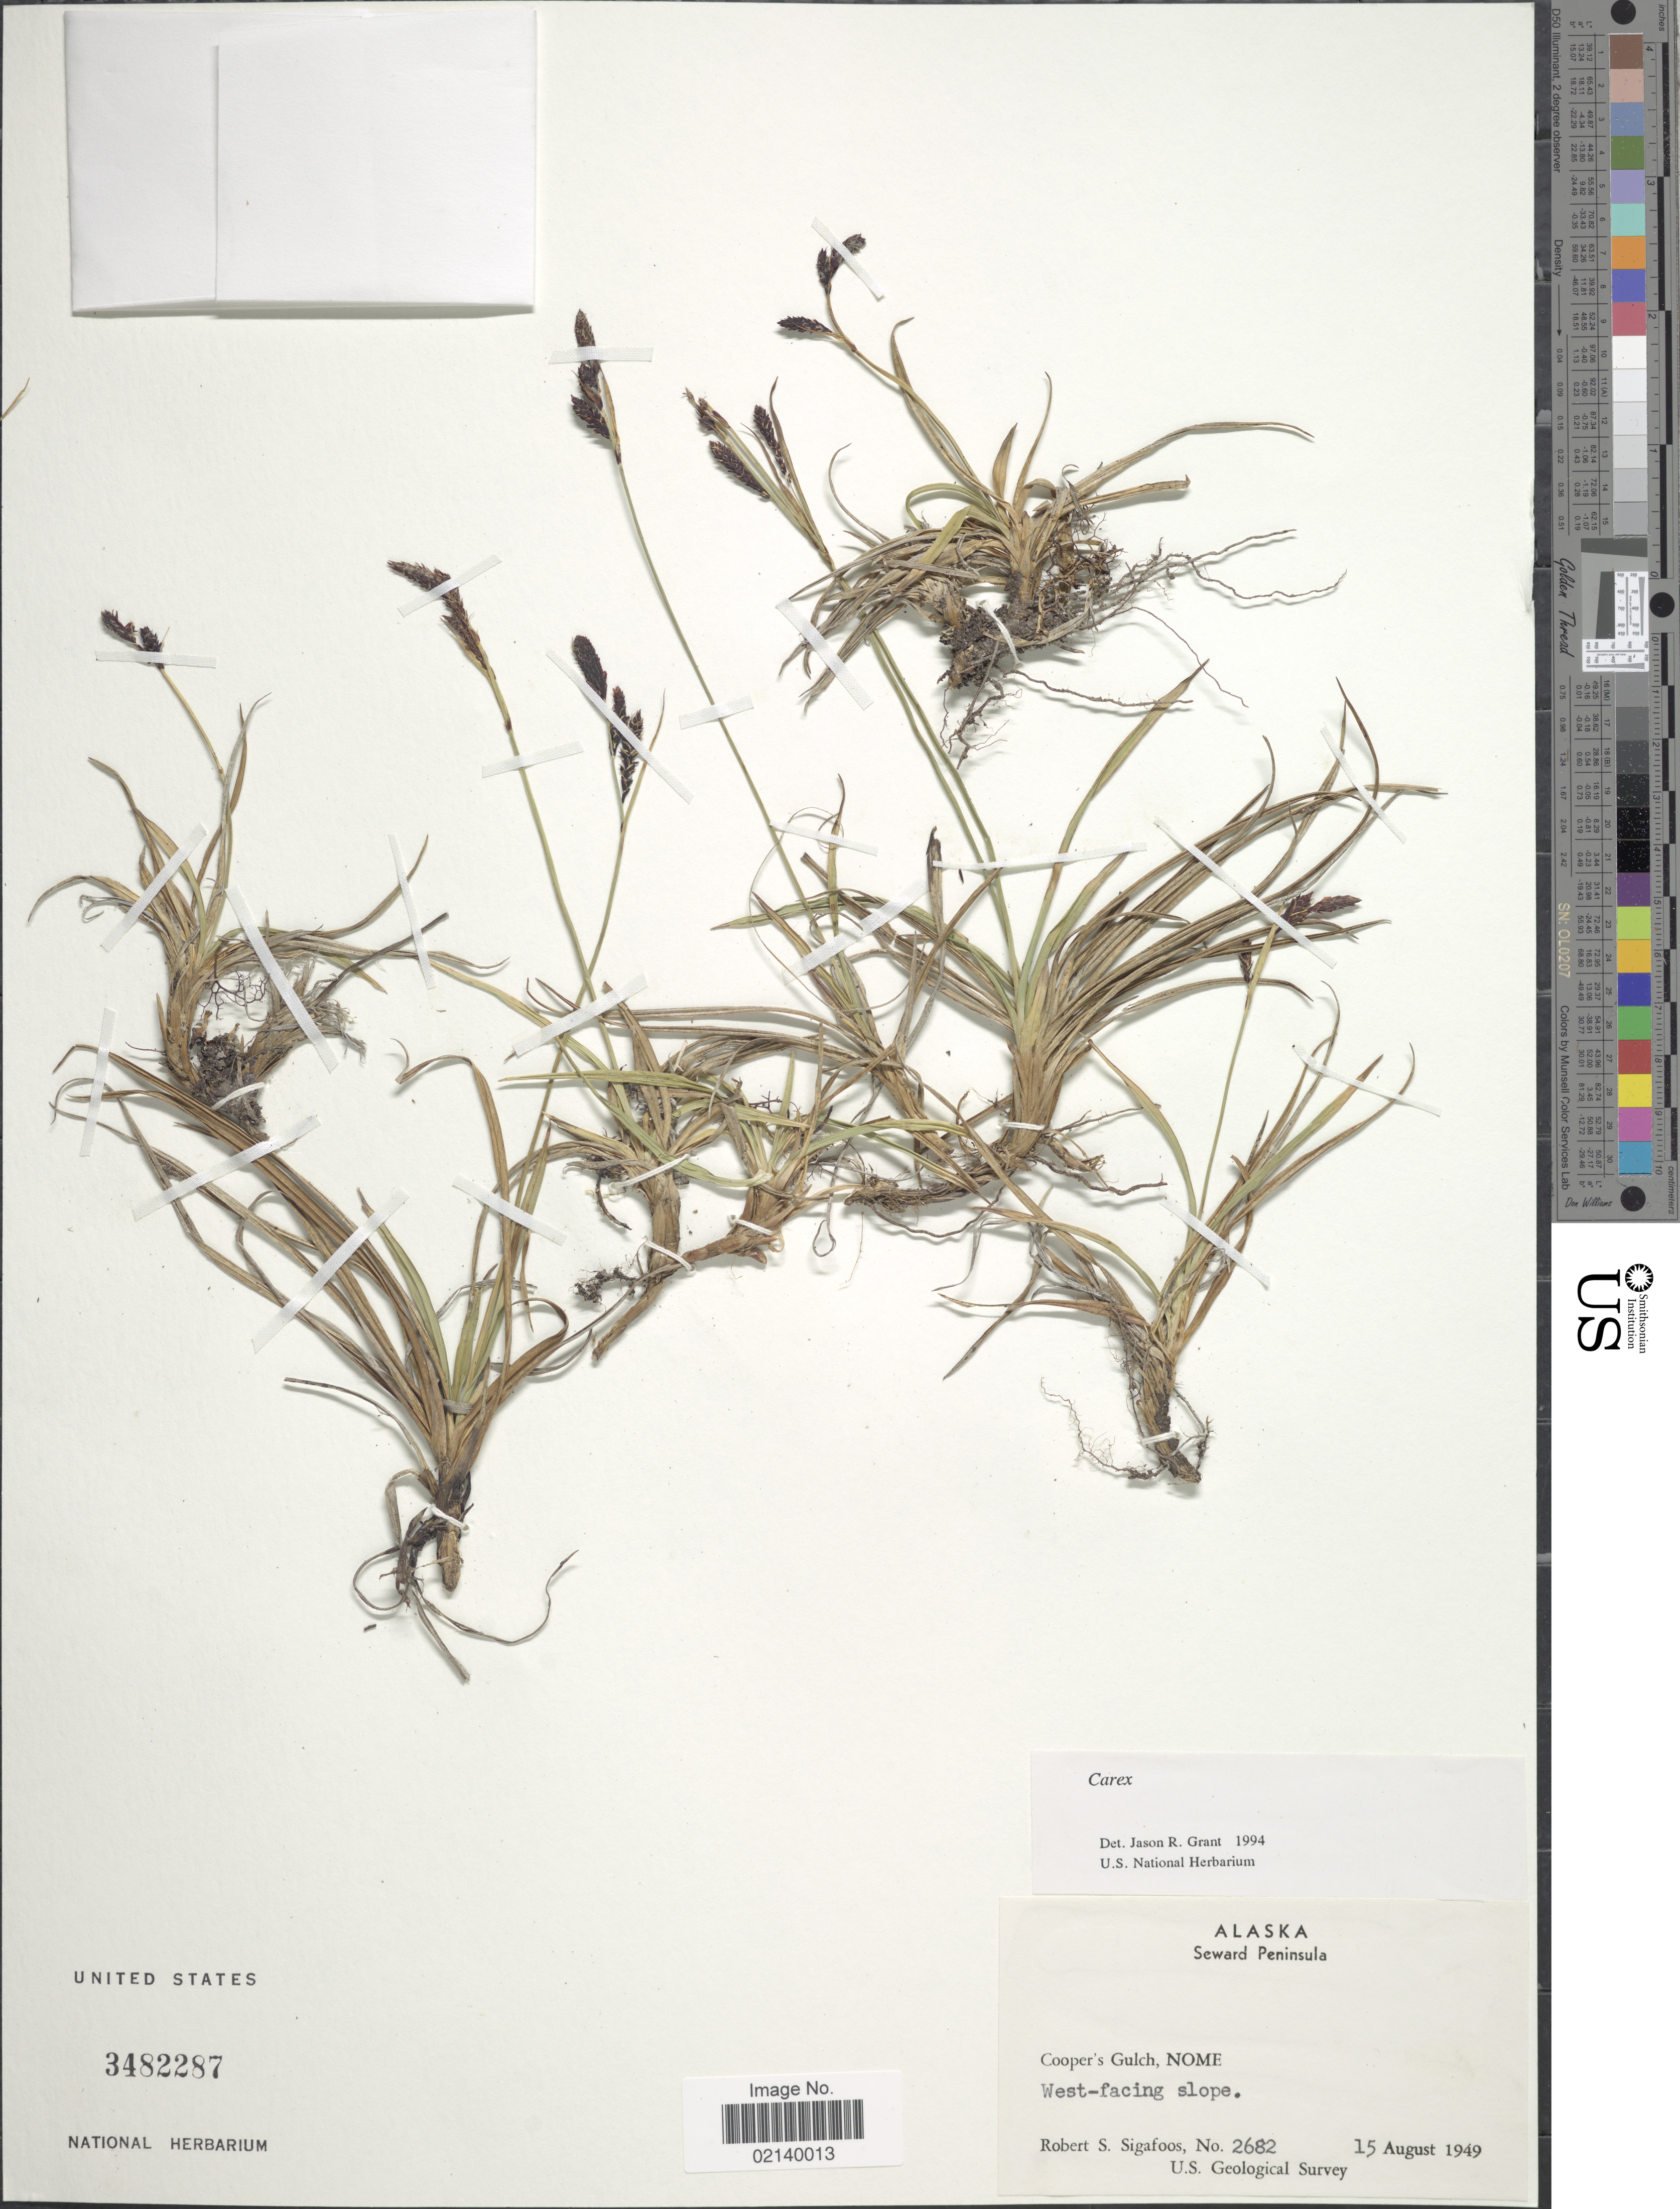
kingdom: Plantae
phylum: Tracheophyta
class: Liliopsida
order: Poales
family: Cyperaceae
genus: Carex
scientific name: Carex sp.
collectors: R. Sigafoos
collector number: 2682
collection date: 1949-08-15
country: United States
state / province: Alaska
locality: Seward Peninsula, Cooper's Gulch, Nome, west-facing slope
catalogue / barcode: US 3482287